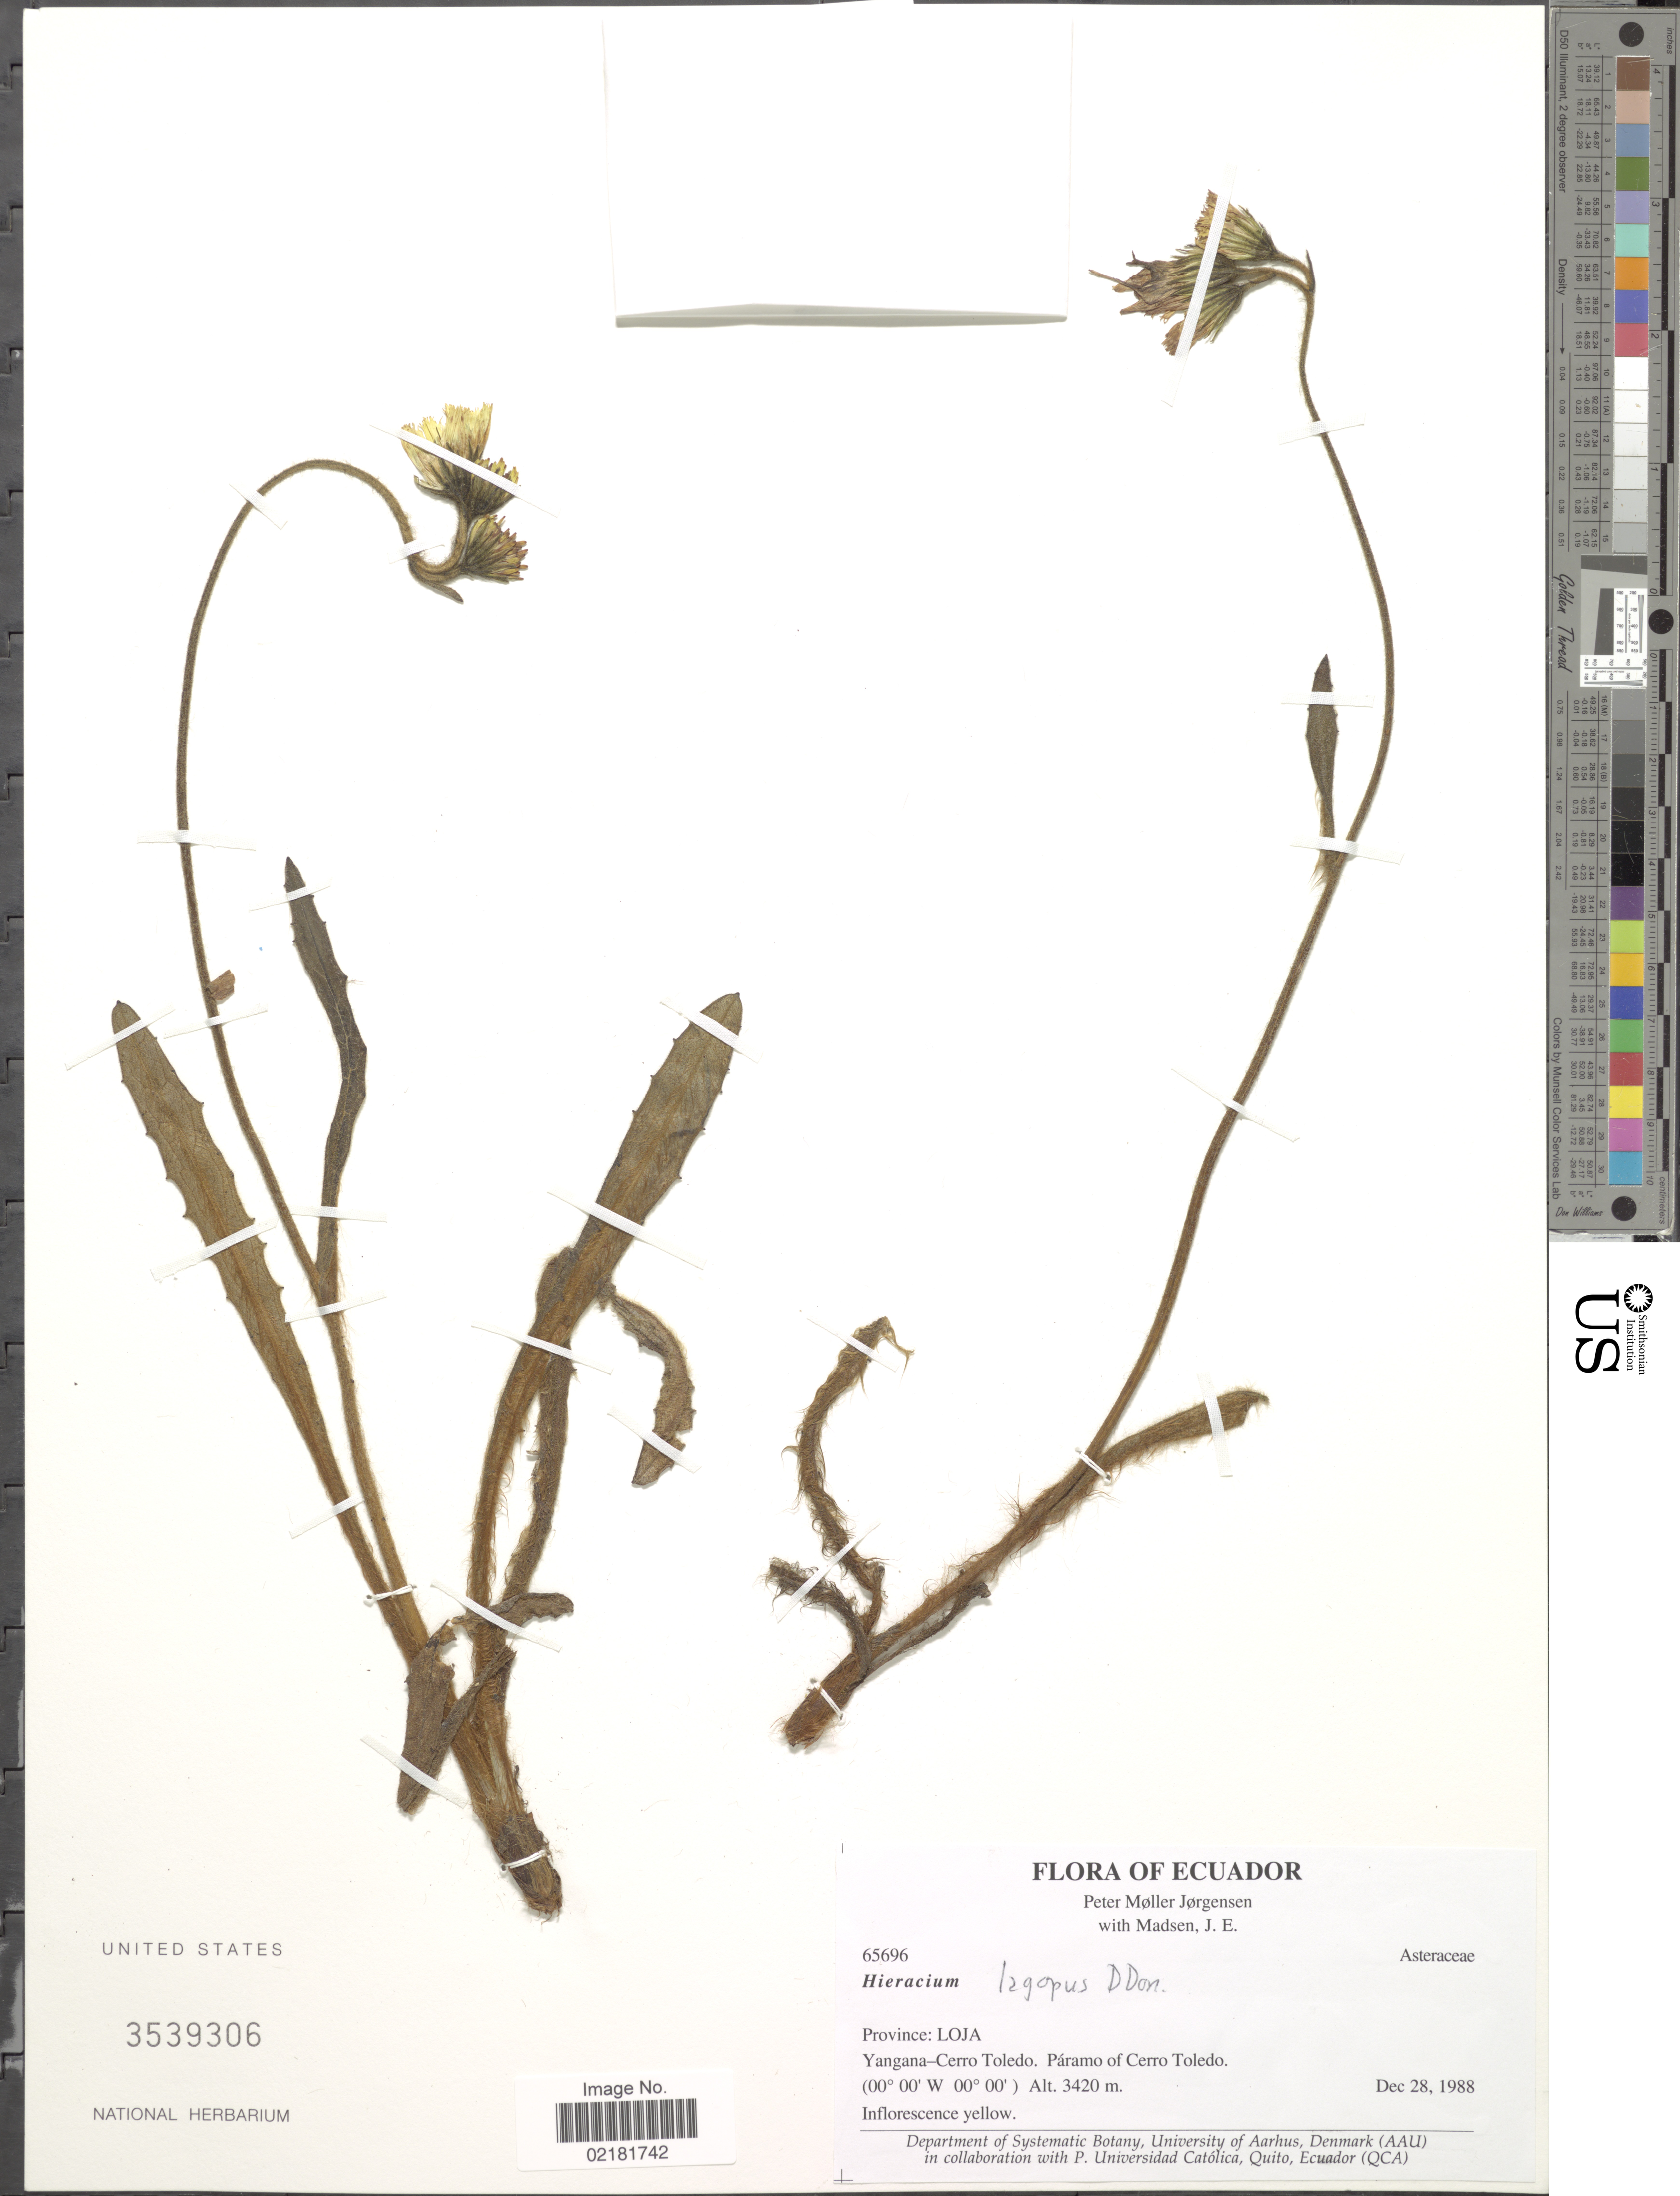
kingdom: Plantae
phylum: Tracheophyta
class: Magnoliopsida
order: Asterales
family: Asteraceae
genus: Hieracium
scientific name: Hieracium lagopus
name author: D. Don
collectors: P. M. Jørgensen & J. E. Madsen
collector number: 65696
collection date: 1988-12-28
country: Ecuador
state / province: Loja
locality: Yangana-Cerro Toledo, Paramo of Cerro Toledo.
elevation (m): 3420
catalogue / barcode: US 3539306